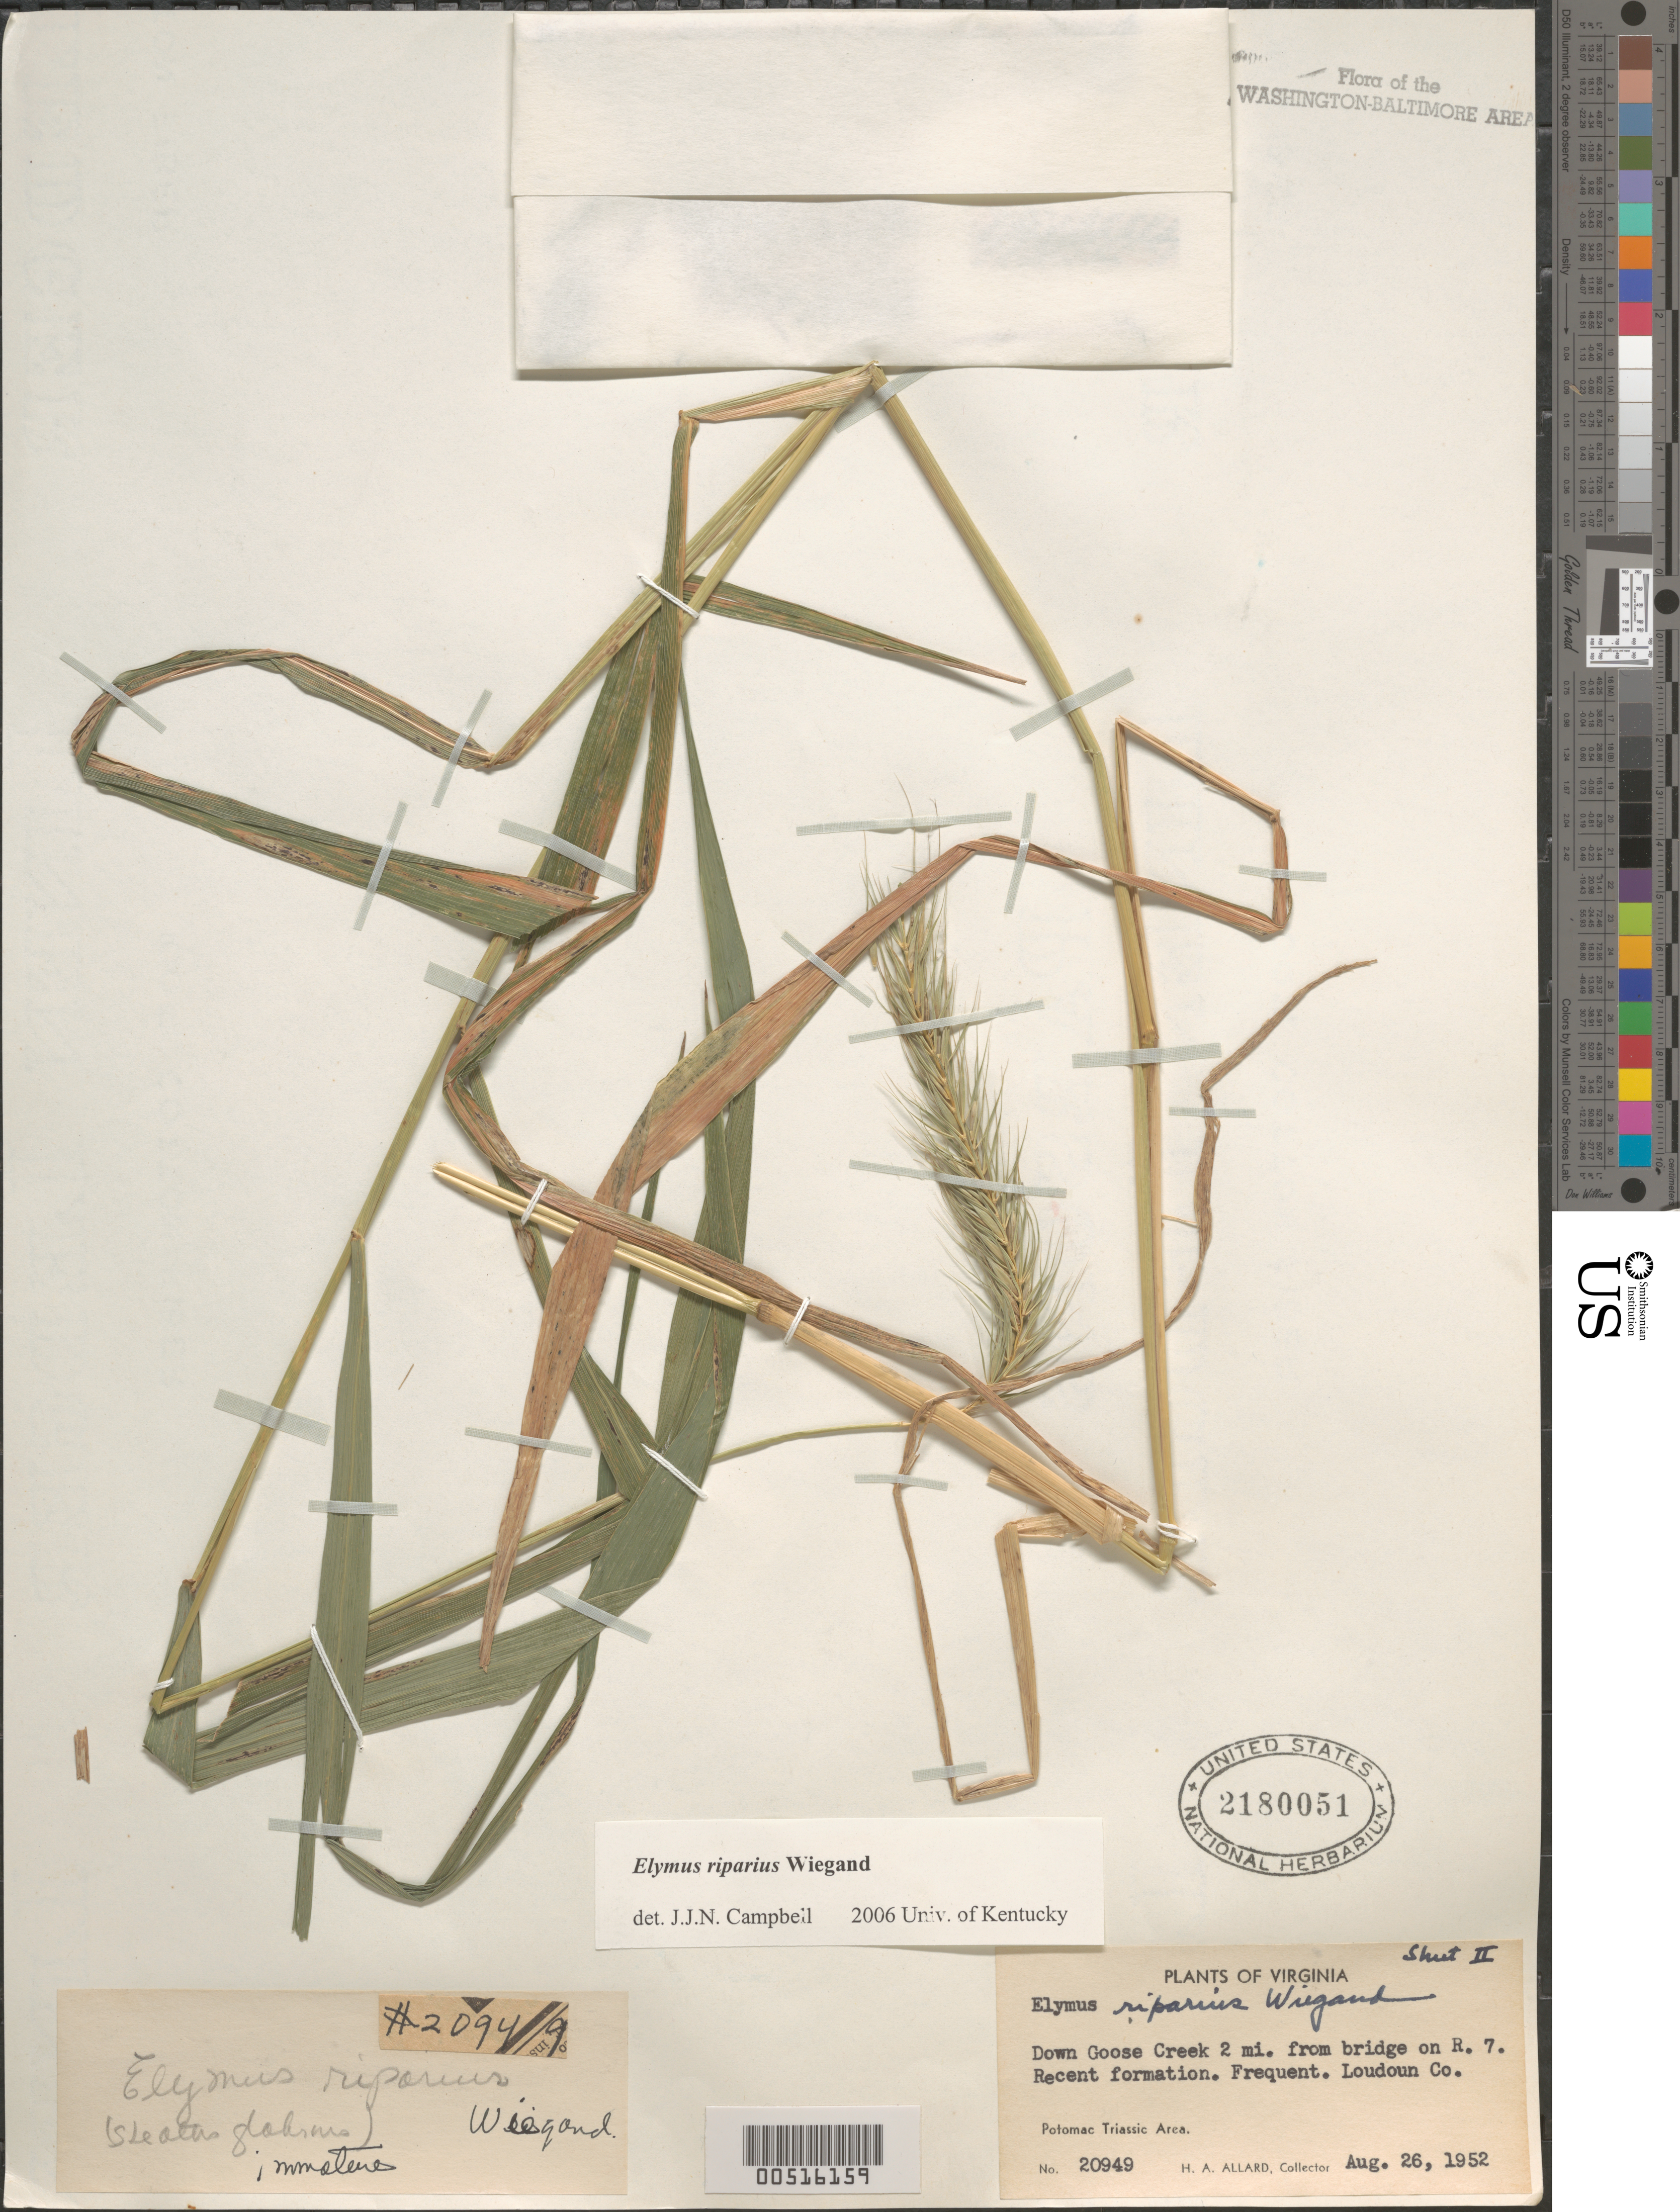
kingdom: Plantae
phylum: Tracheophyta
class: Liliopsida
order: Poales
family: Poaceae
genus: Elymus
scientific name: Elymus riparius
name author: Wiegand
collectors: H. A. Allard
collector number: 20949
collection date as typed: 26 Aug 1952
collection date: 1952-08-26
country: United States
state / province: Virginia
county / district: Loudoun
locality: Downstream from Route 7 on Goose Creek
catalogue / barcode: US 2180051